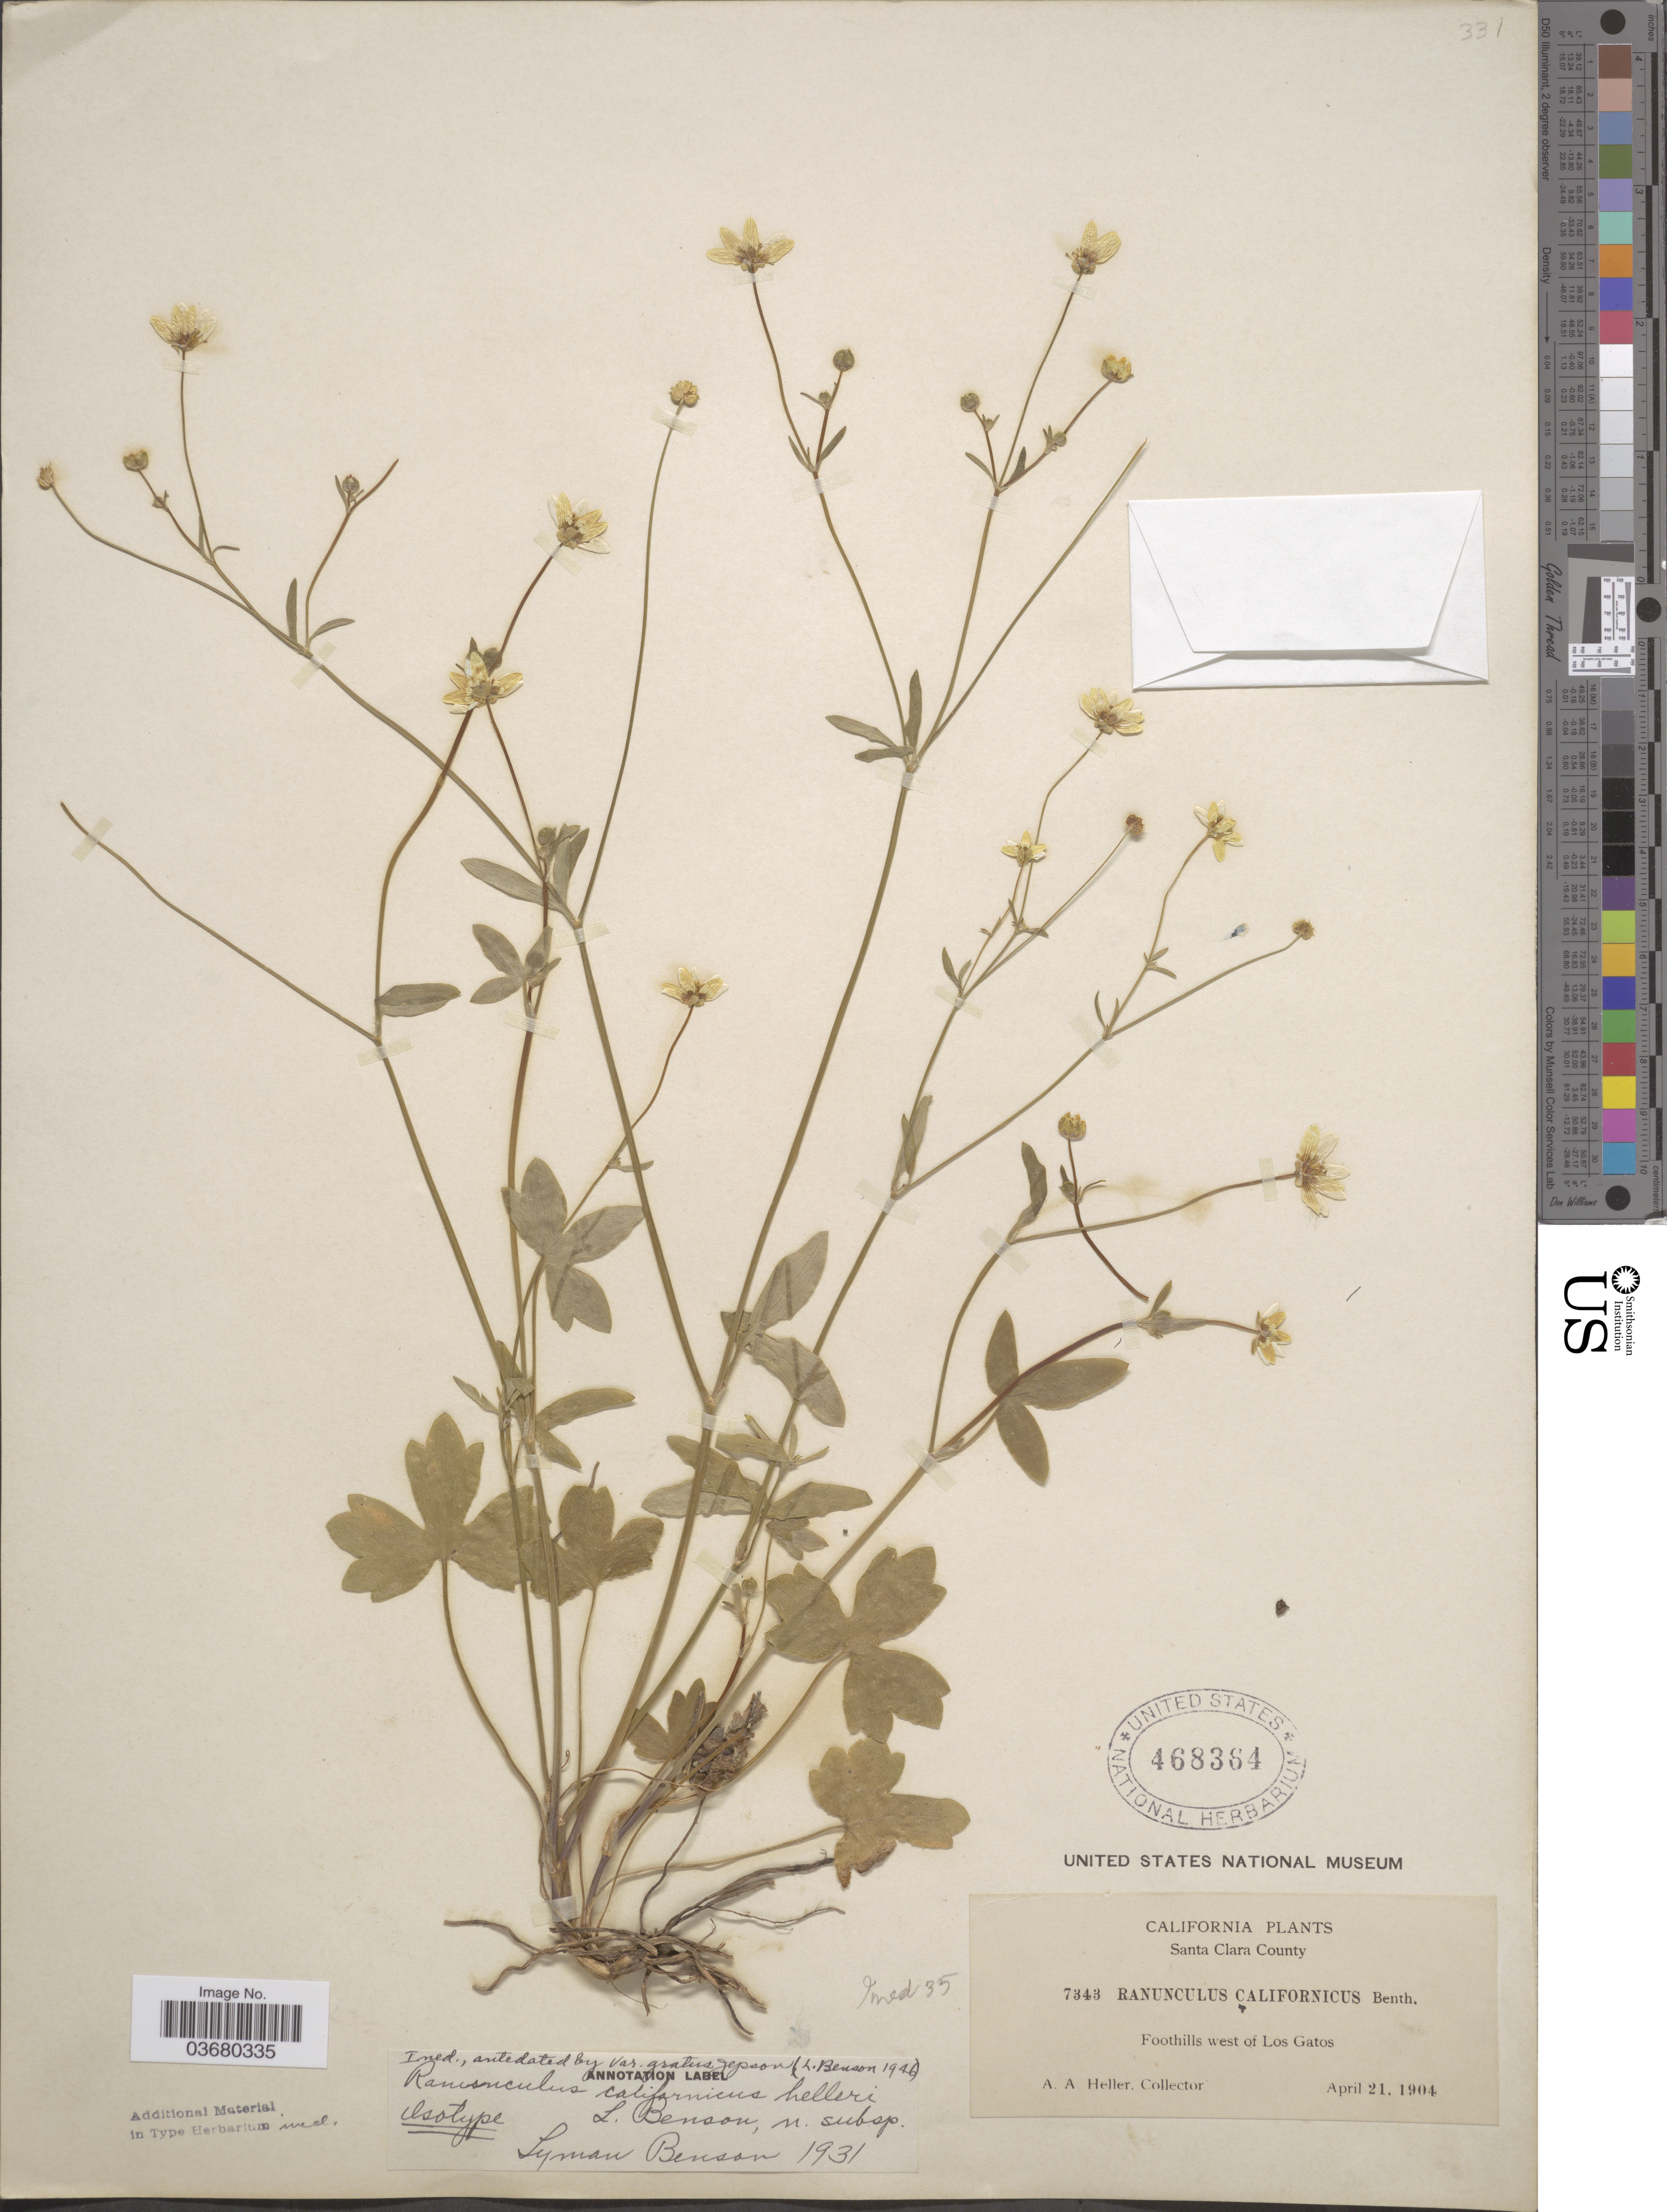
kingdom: Plantae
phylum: Tracheophyta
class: Magnoliopsida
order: Ranunculales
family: Ranunculaceae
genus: Ranunculus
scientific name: Ranunculus californicus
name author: Benth.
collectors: A. A. Heller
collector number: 7343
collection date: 1904-04-21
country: United States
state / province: California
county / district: Santa Clara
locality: Santa Clara County. Foothills west of Los Gatos.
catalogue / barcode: US 468364